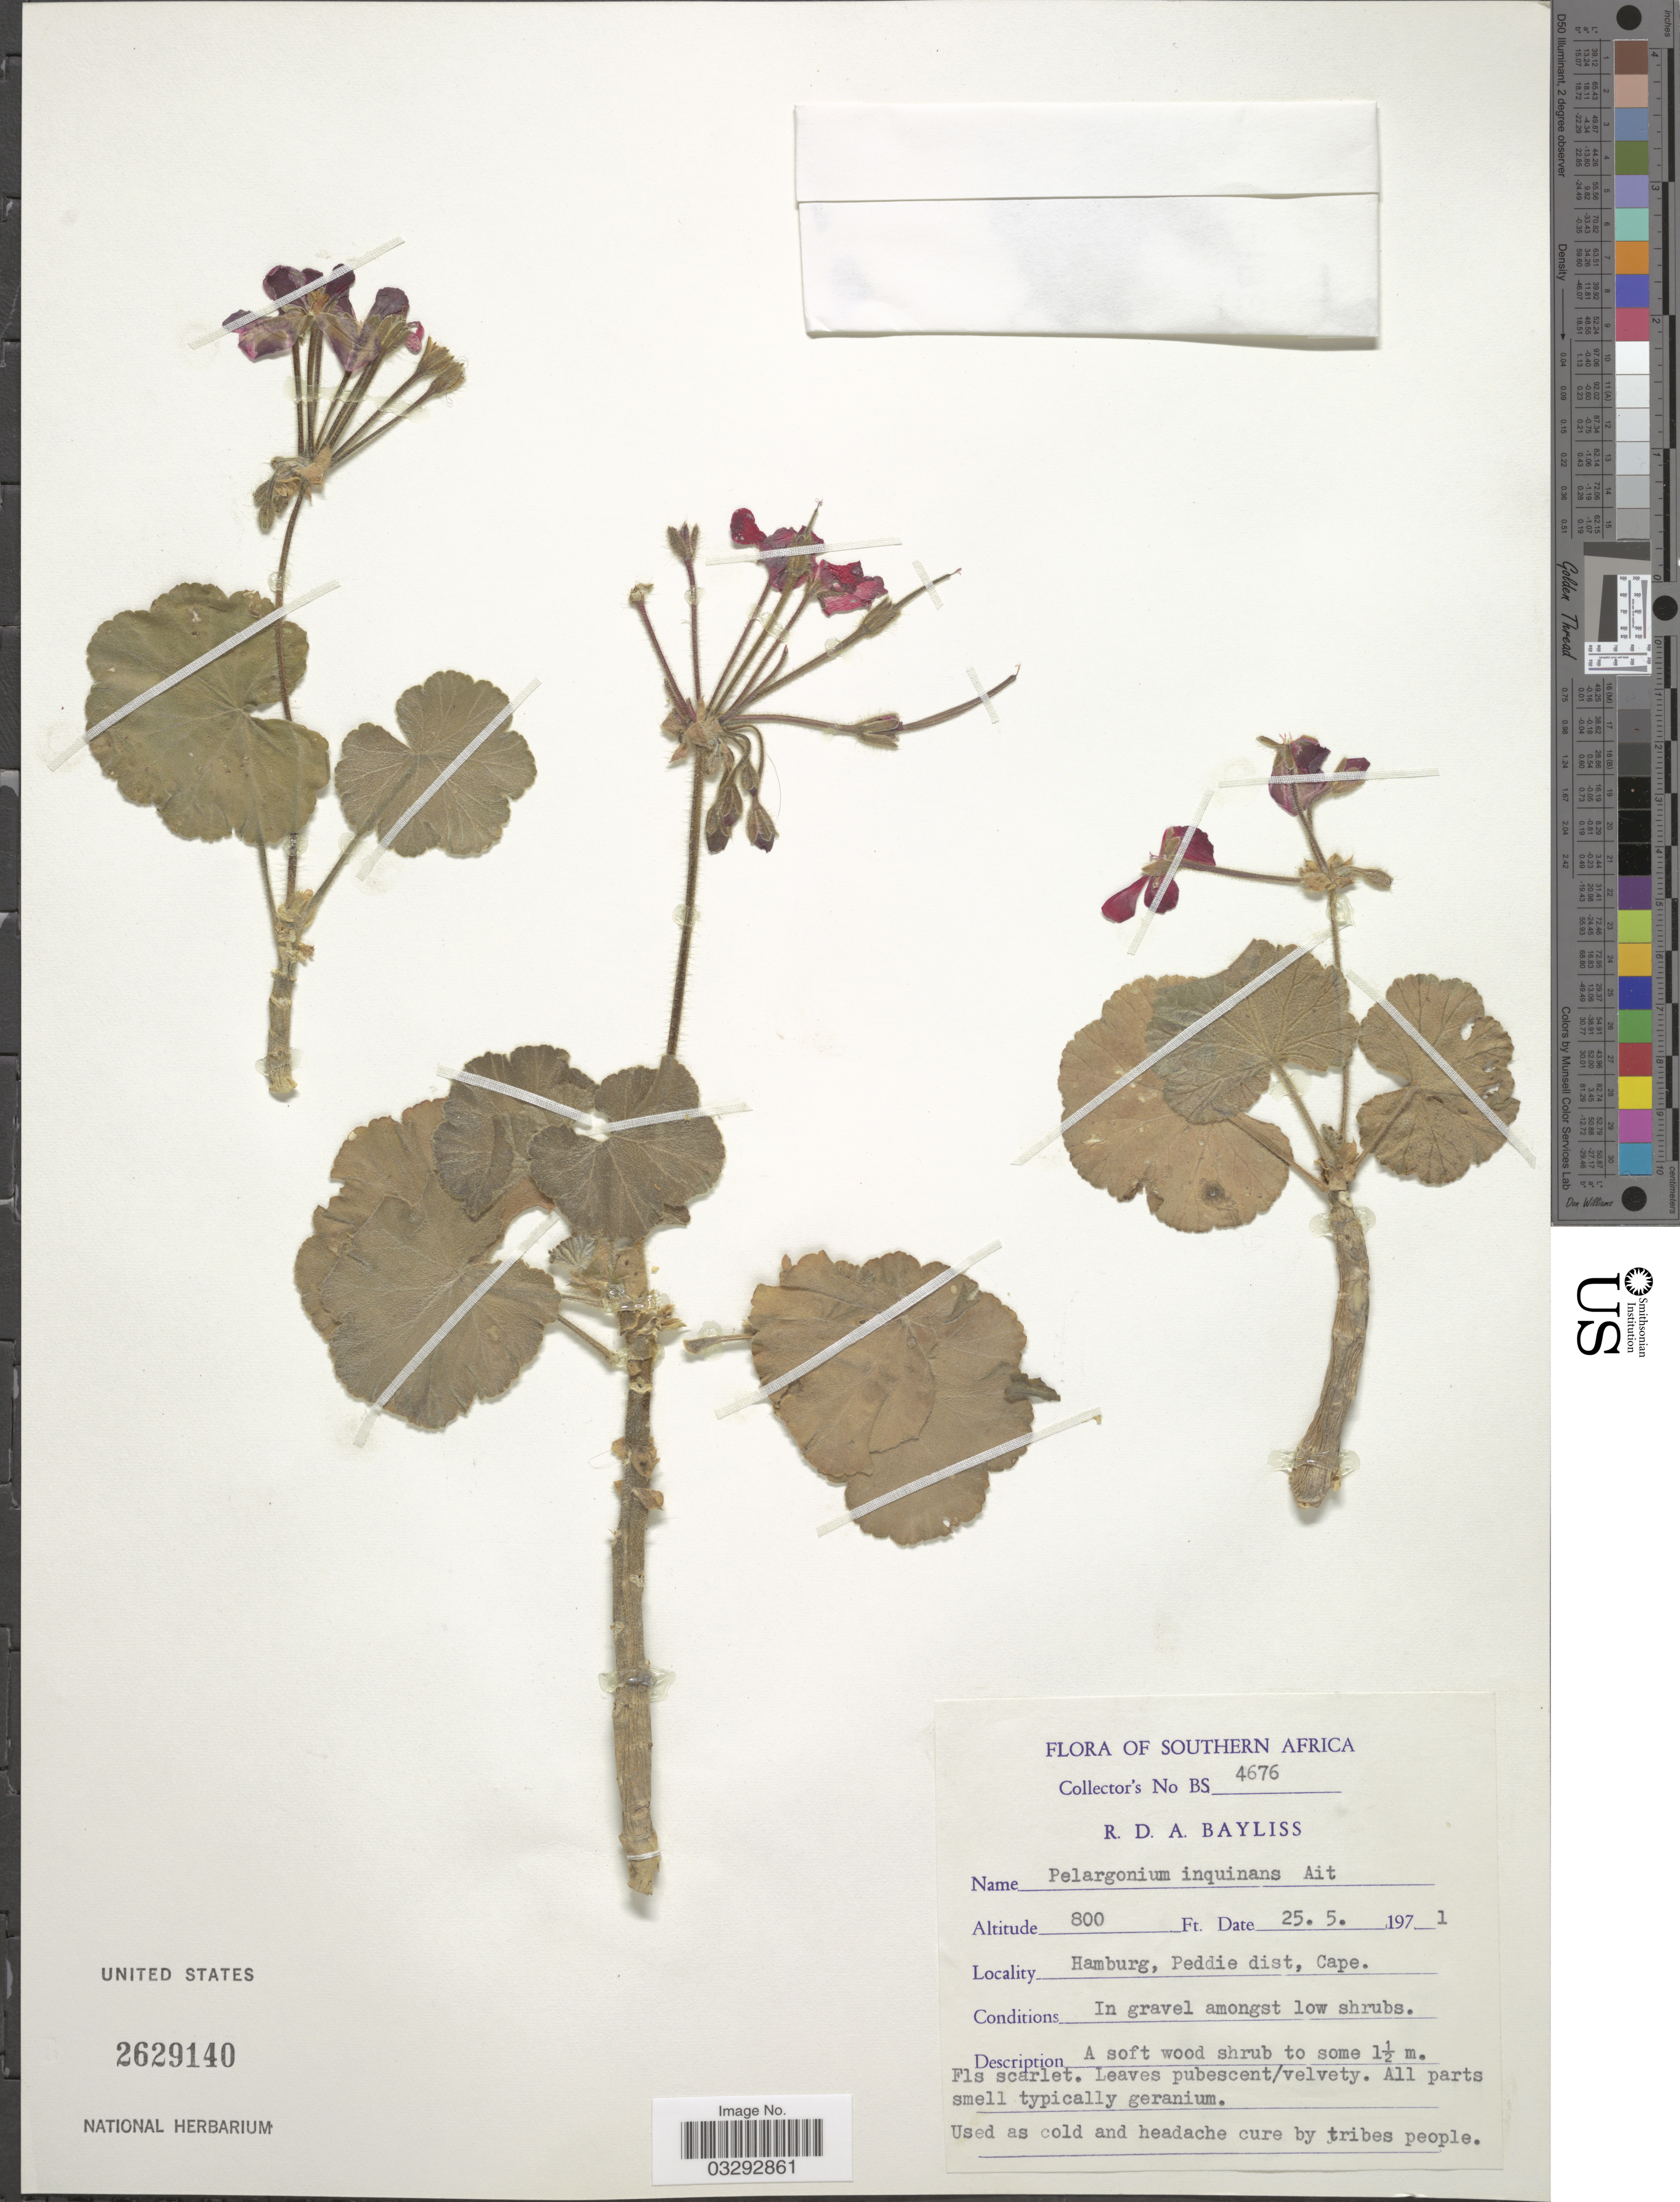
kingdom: Plantae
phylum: Tracheophyta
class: Magnoliopsida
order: Geraniales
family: Geraniaceae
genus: Pelargonium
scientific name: Pelargonium inquinans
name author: (L.) L'Hér.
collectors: R. Bayliss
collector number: BS4676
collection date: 1971-05-25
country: South Africa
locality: Southern Africa, Hamburg, Peddie dist, Cape.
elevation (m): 244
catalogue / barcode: US 2629140